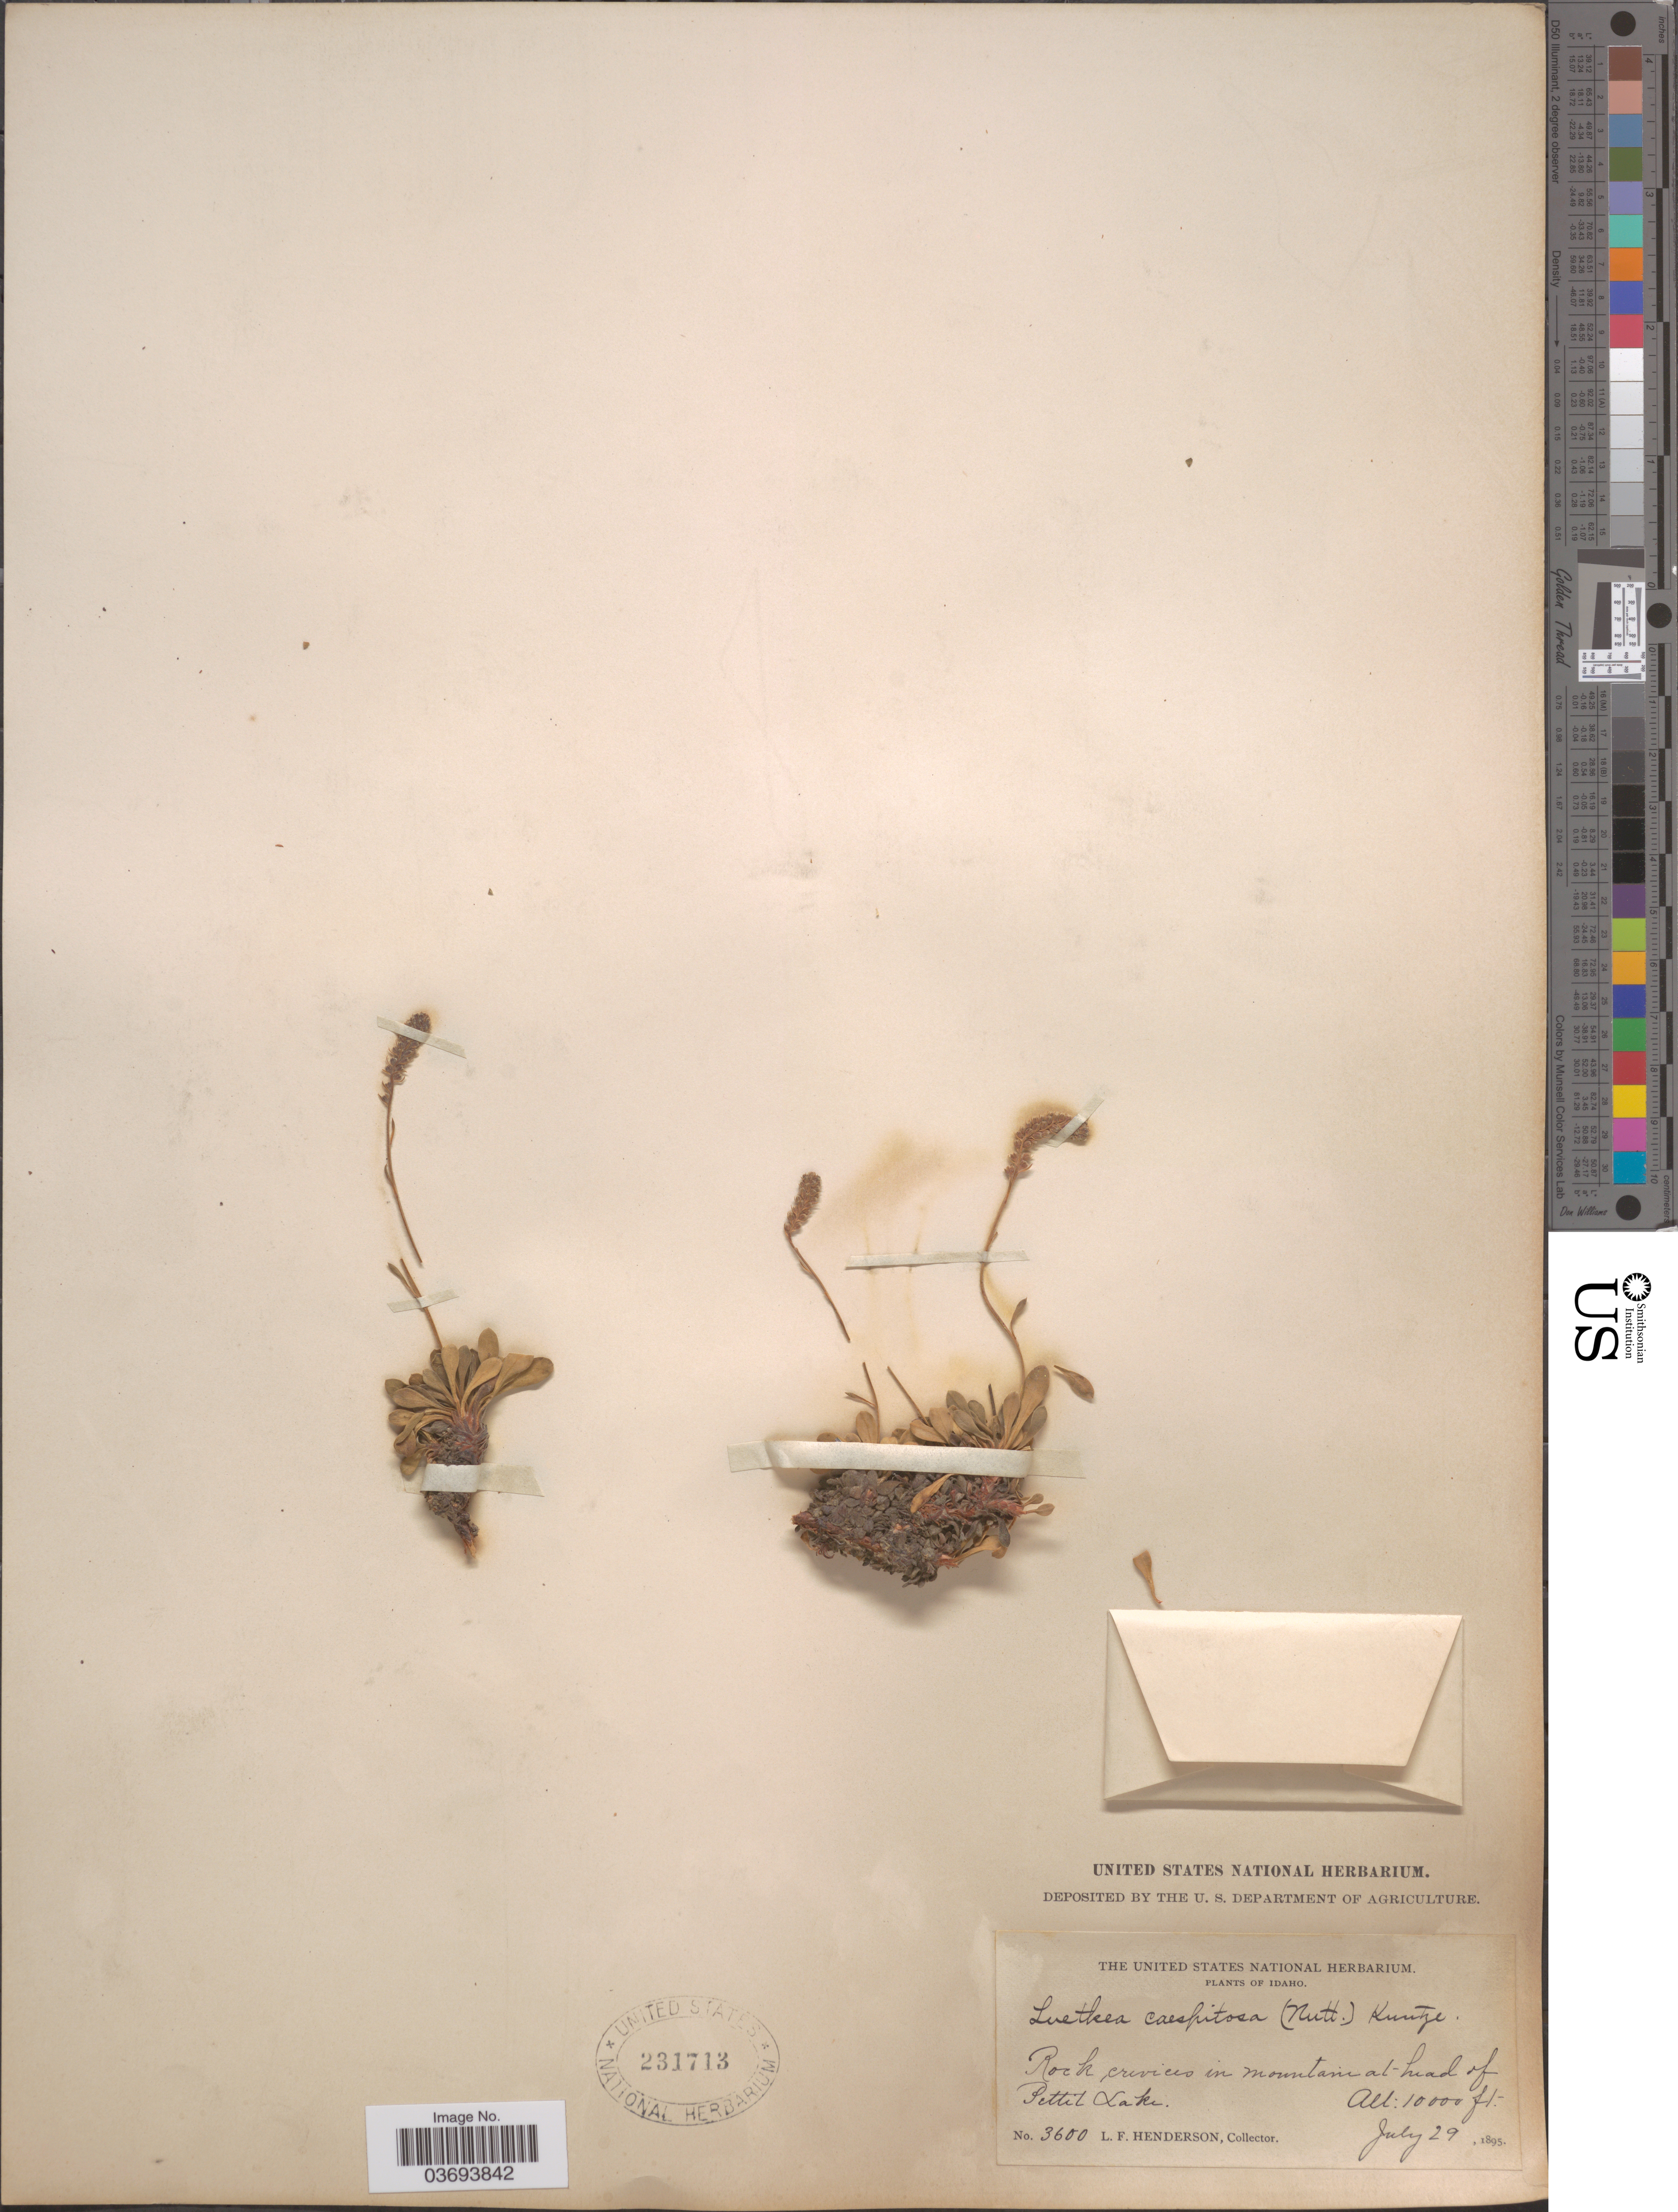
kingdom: Plantae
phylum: Tracheophyta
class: Magnoliopsida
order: Rosales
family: Rosaceae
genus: Petrophytum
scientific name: Petrophytum caespitosum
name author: (Nutt.) Rydb.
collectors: L. Henderson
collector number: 3600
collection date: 1895-07-29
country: United States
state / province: Idaho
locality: Rock crevices in mountain at head of Pettit Lake.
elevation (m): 3048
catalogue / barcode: US 231713